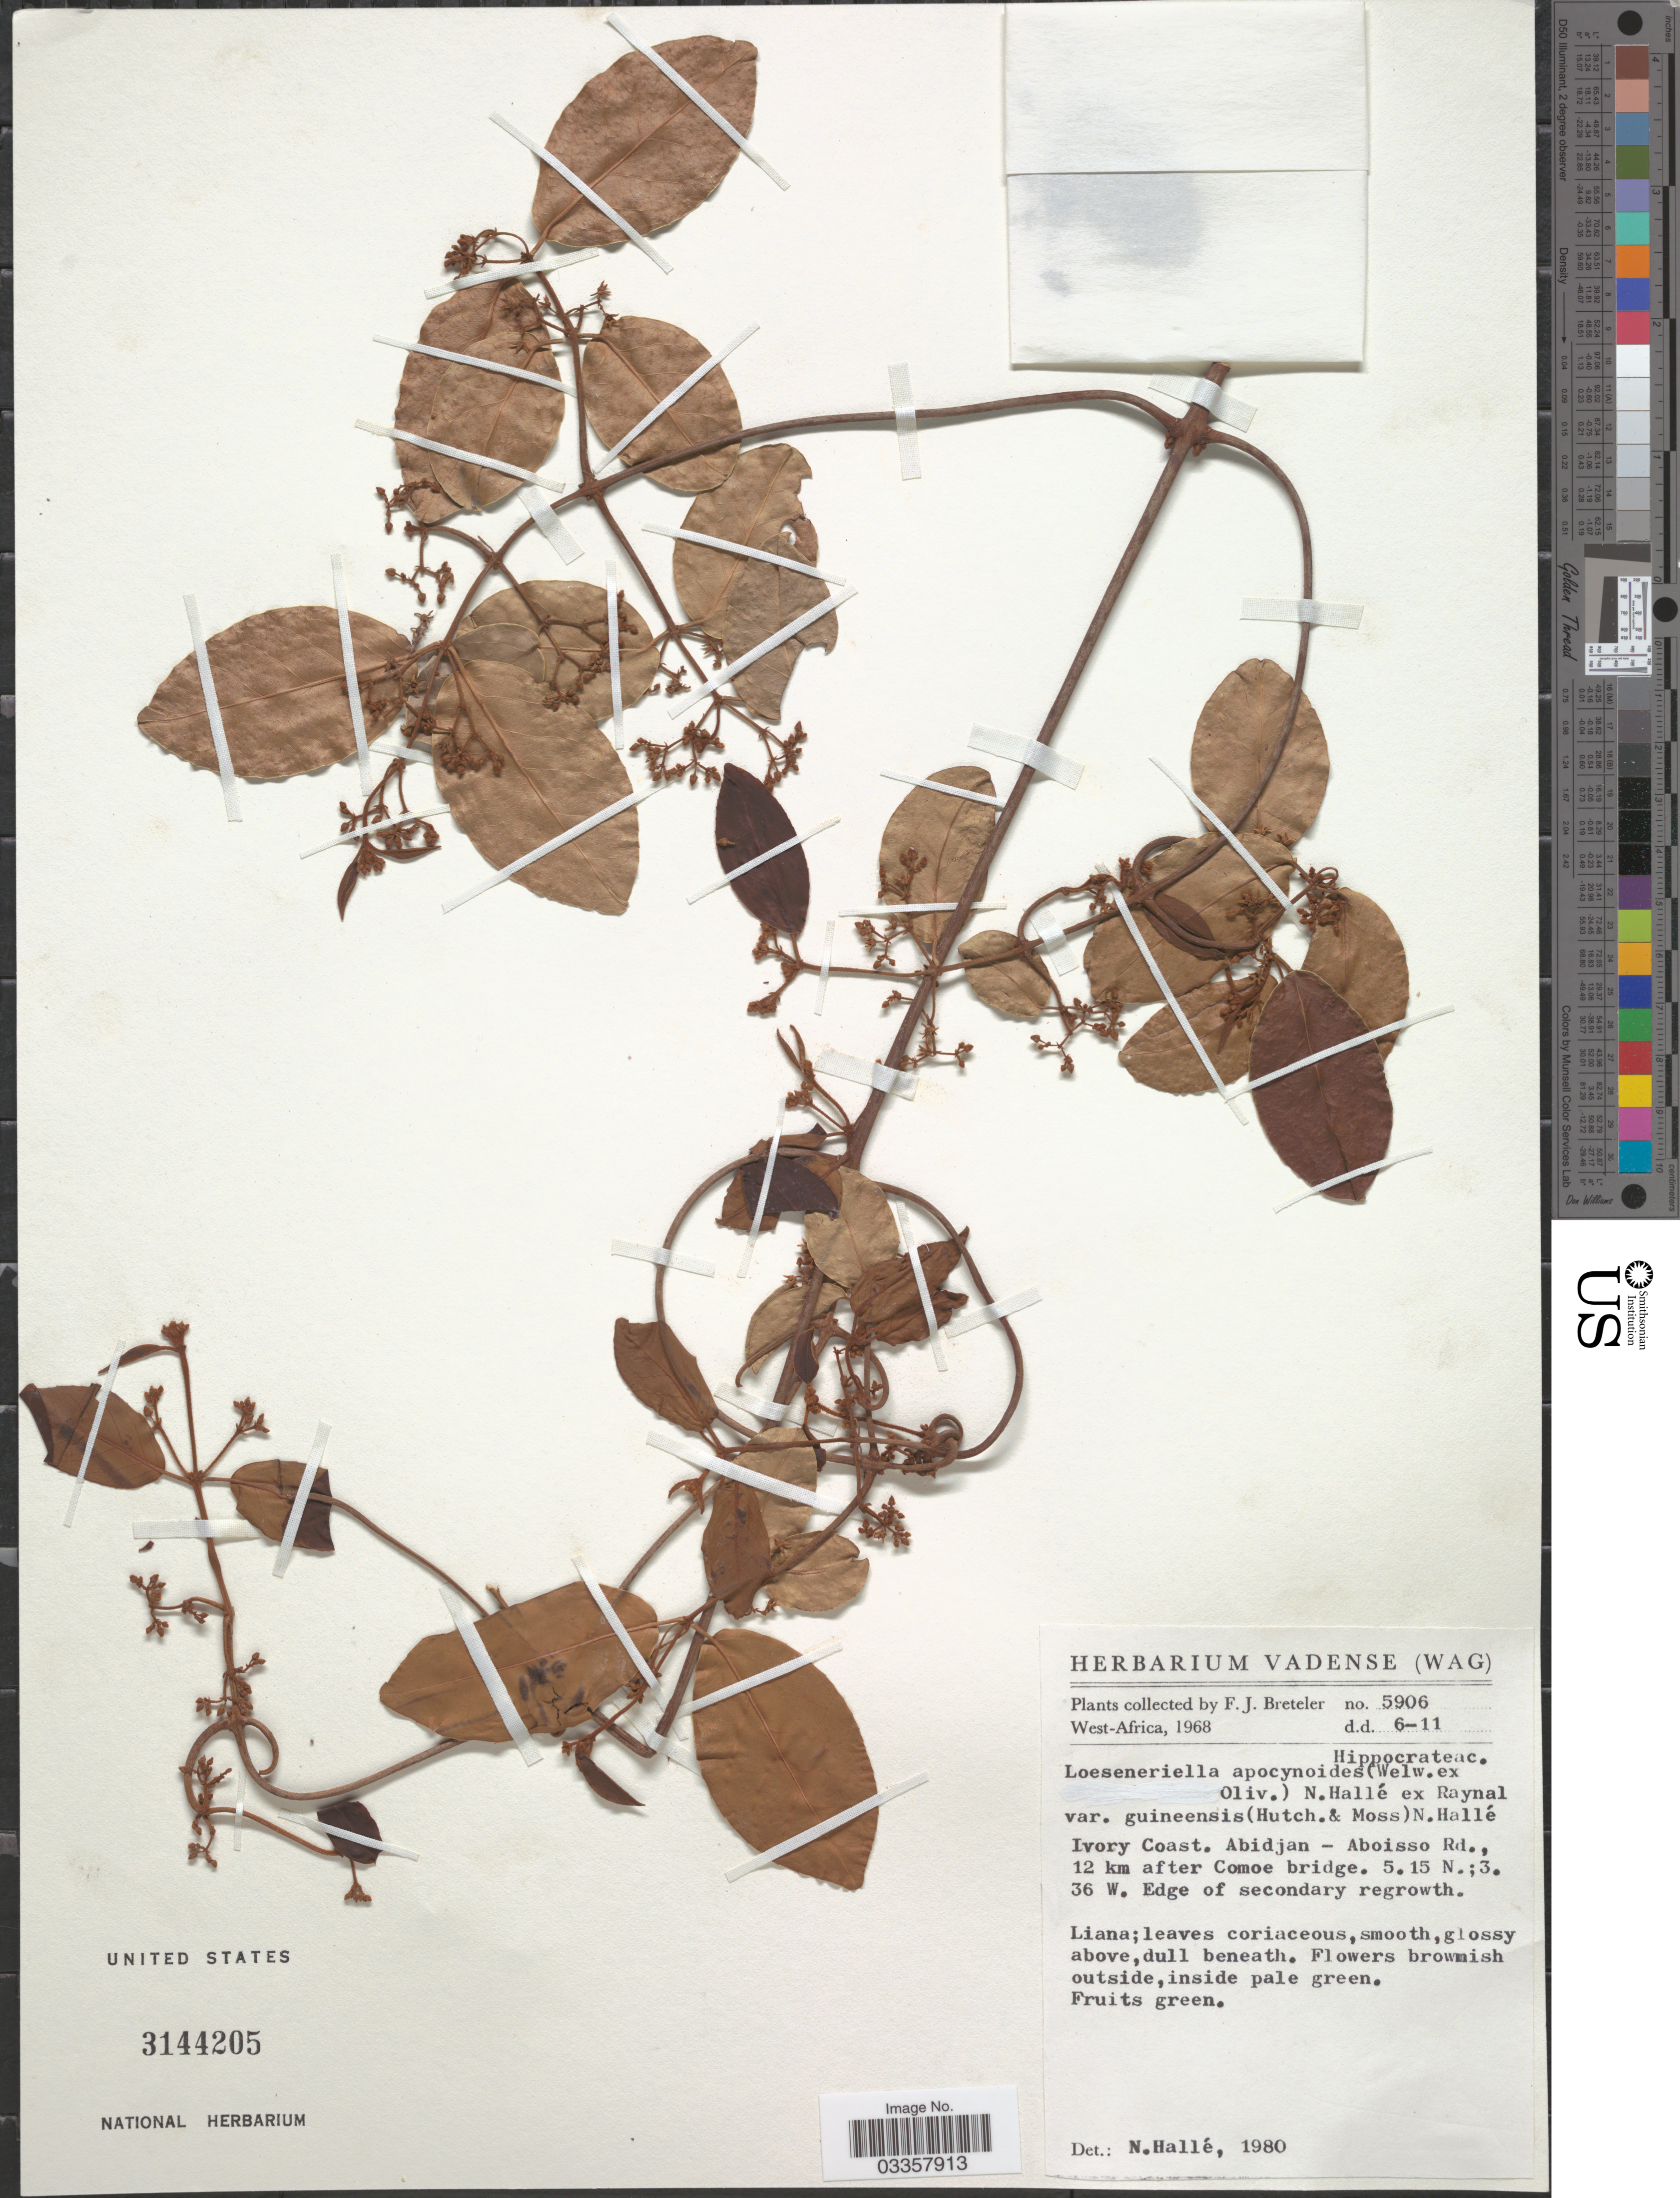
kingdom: Plantae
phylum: Tracheophyta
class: Magnoliopsida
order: Celastrales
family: Celastraceae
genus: Loeseneriella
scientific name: Loeseneriella apocynoides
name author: (Welw. ex Oliv.) N. Hallé ex J. Raynal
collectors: F. J. Breteler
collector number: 5906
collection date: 1968-11-06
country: Ivory Coast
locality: West-Africa. Abidjan - Aboisso Rd., 12 km after Comoe bridge.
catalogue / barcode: US 3144205